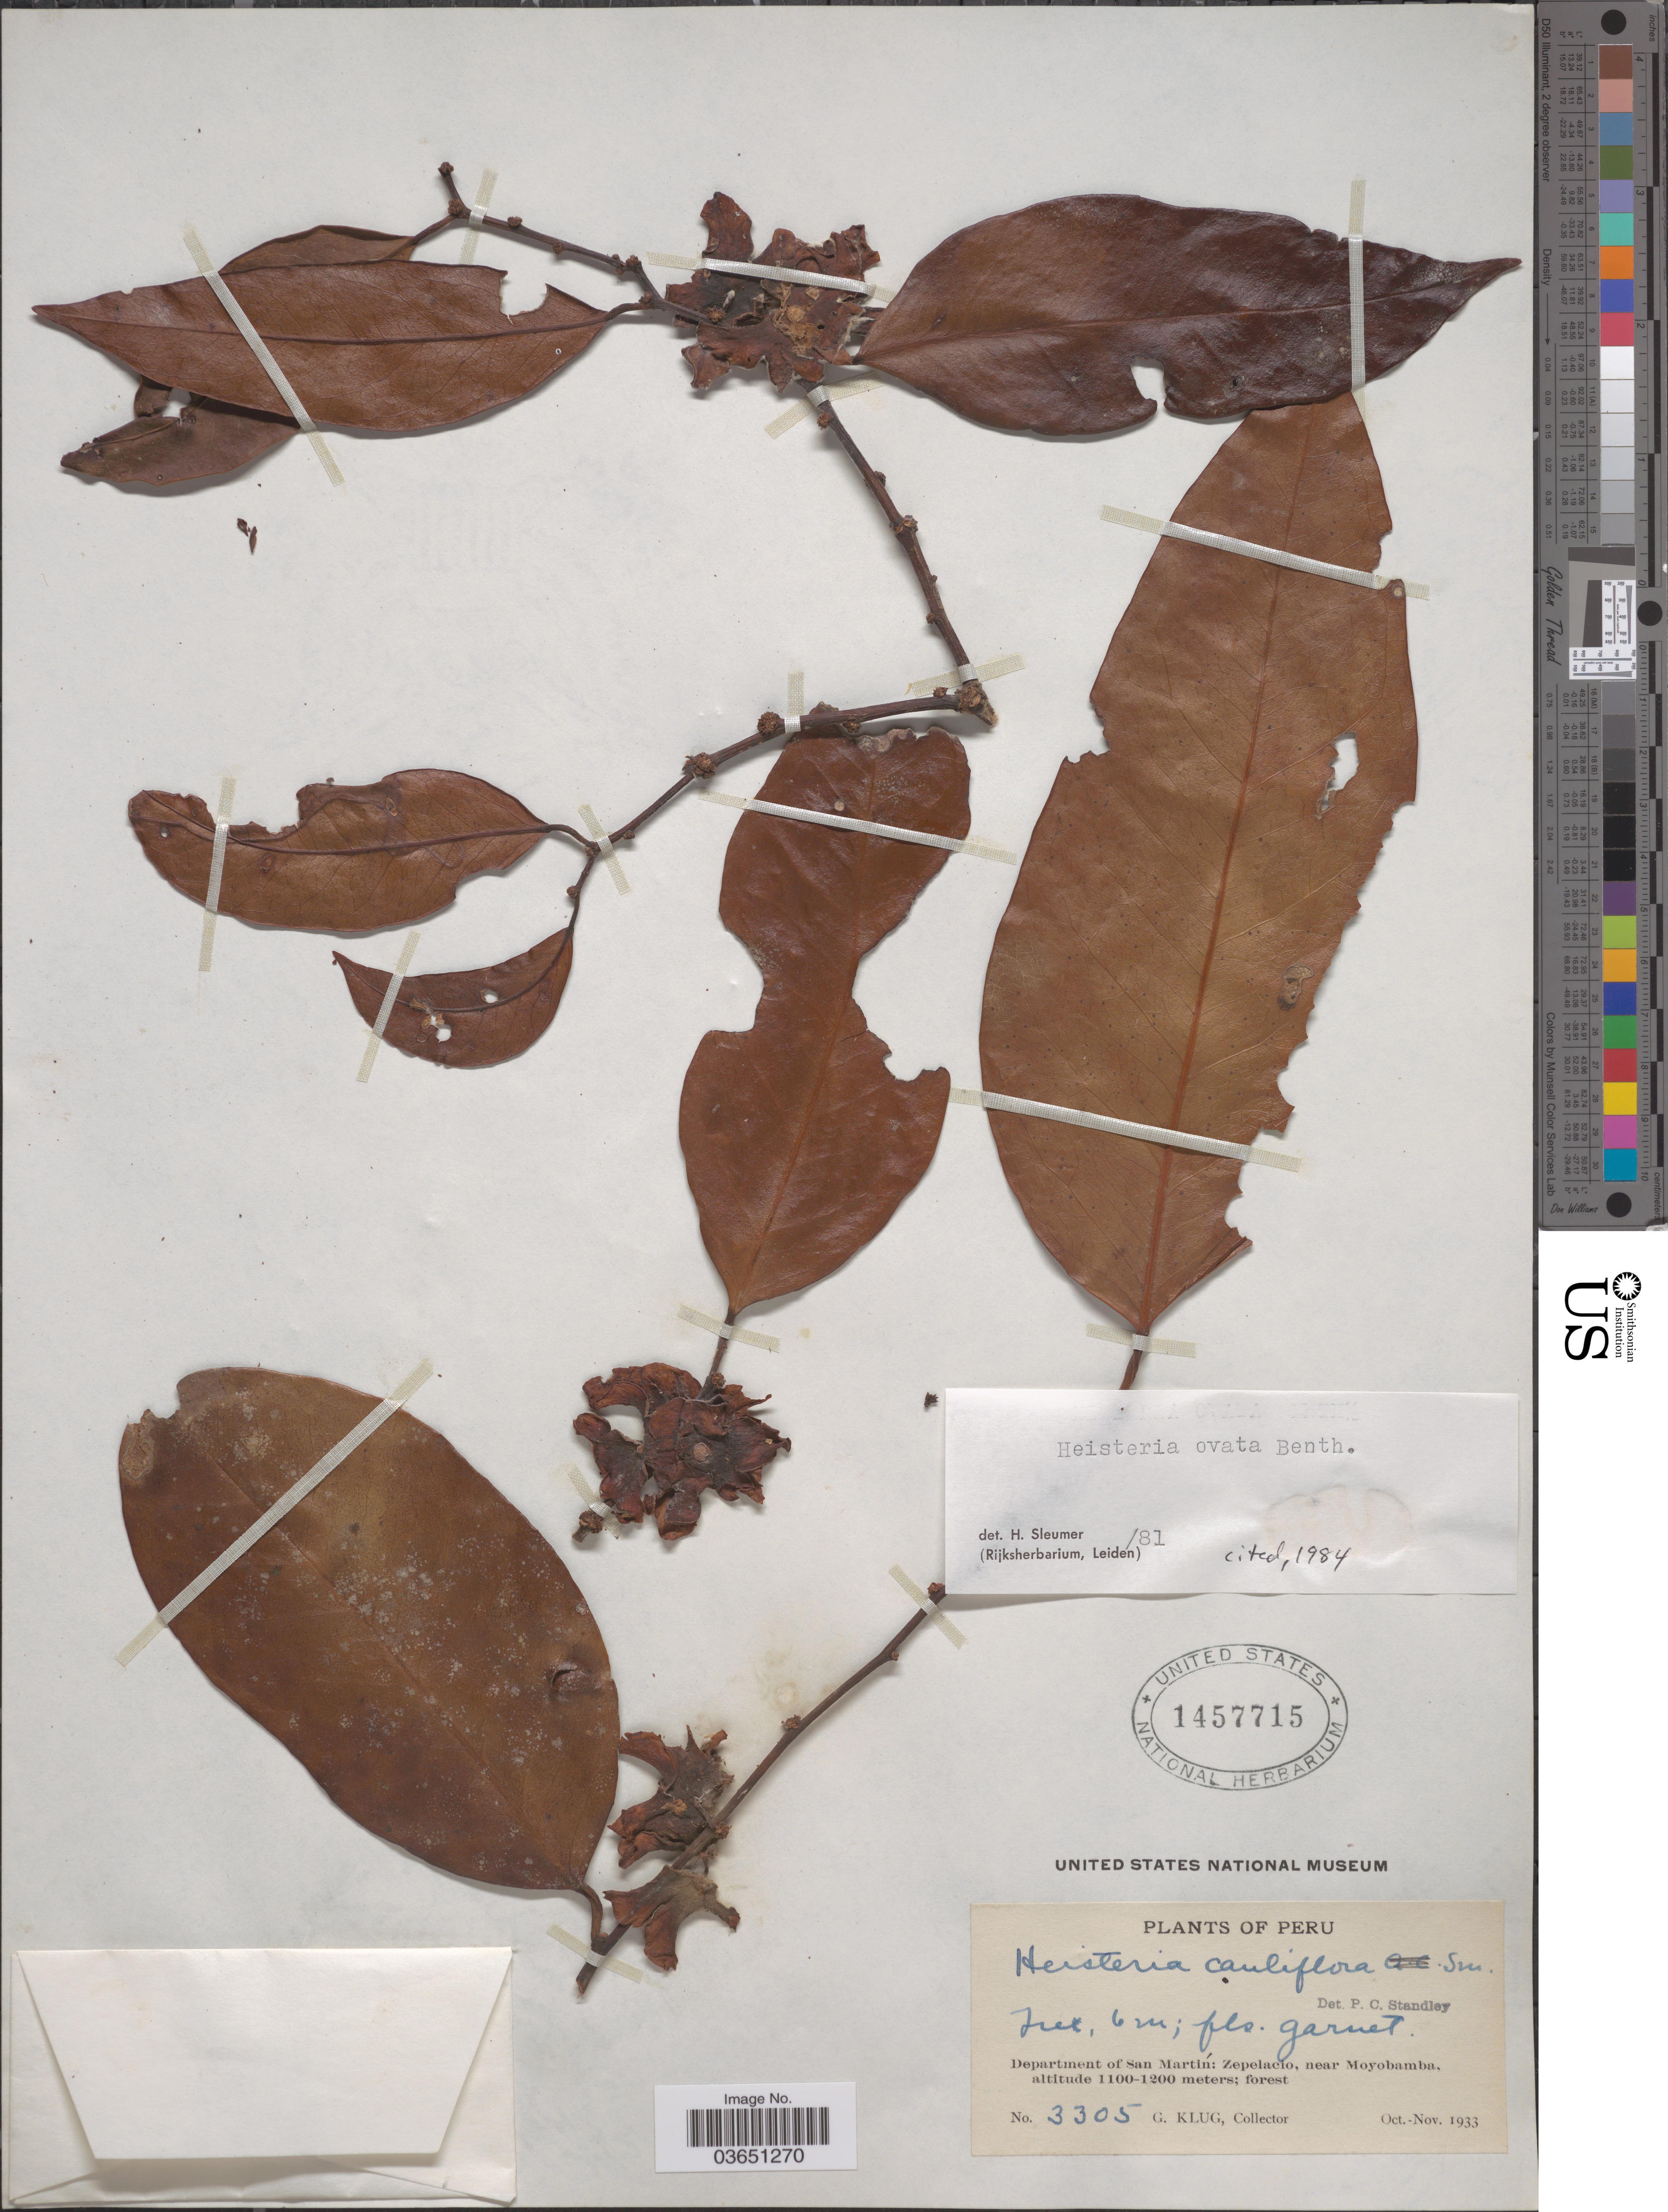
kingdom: Plantae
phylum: Tracheophyta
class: Magnoliopsida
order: Santalales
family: Erythropalaceae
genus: Heisteria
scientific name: Heisteria ovata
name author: Benth.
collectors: G. Klug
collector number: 3305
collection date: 1933-10/1933-11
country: Peru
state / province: San Martín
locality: Department of San Martín: Zepelacio, near Moyobamba.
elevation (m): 1100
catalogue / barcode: US 1457715